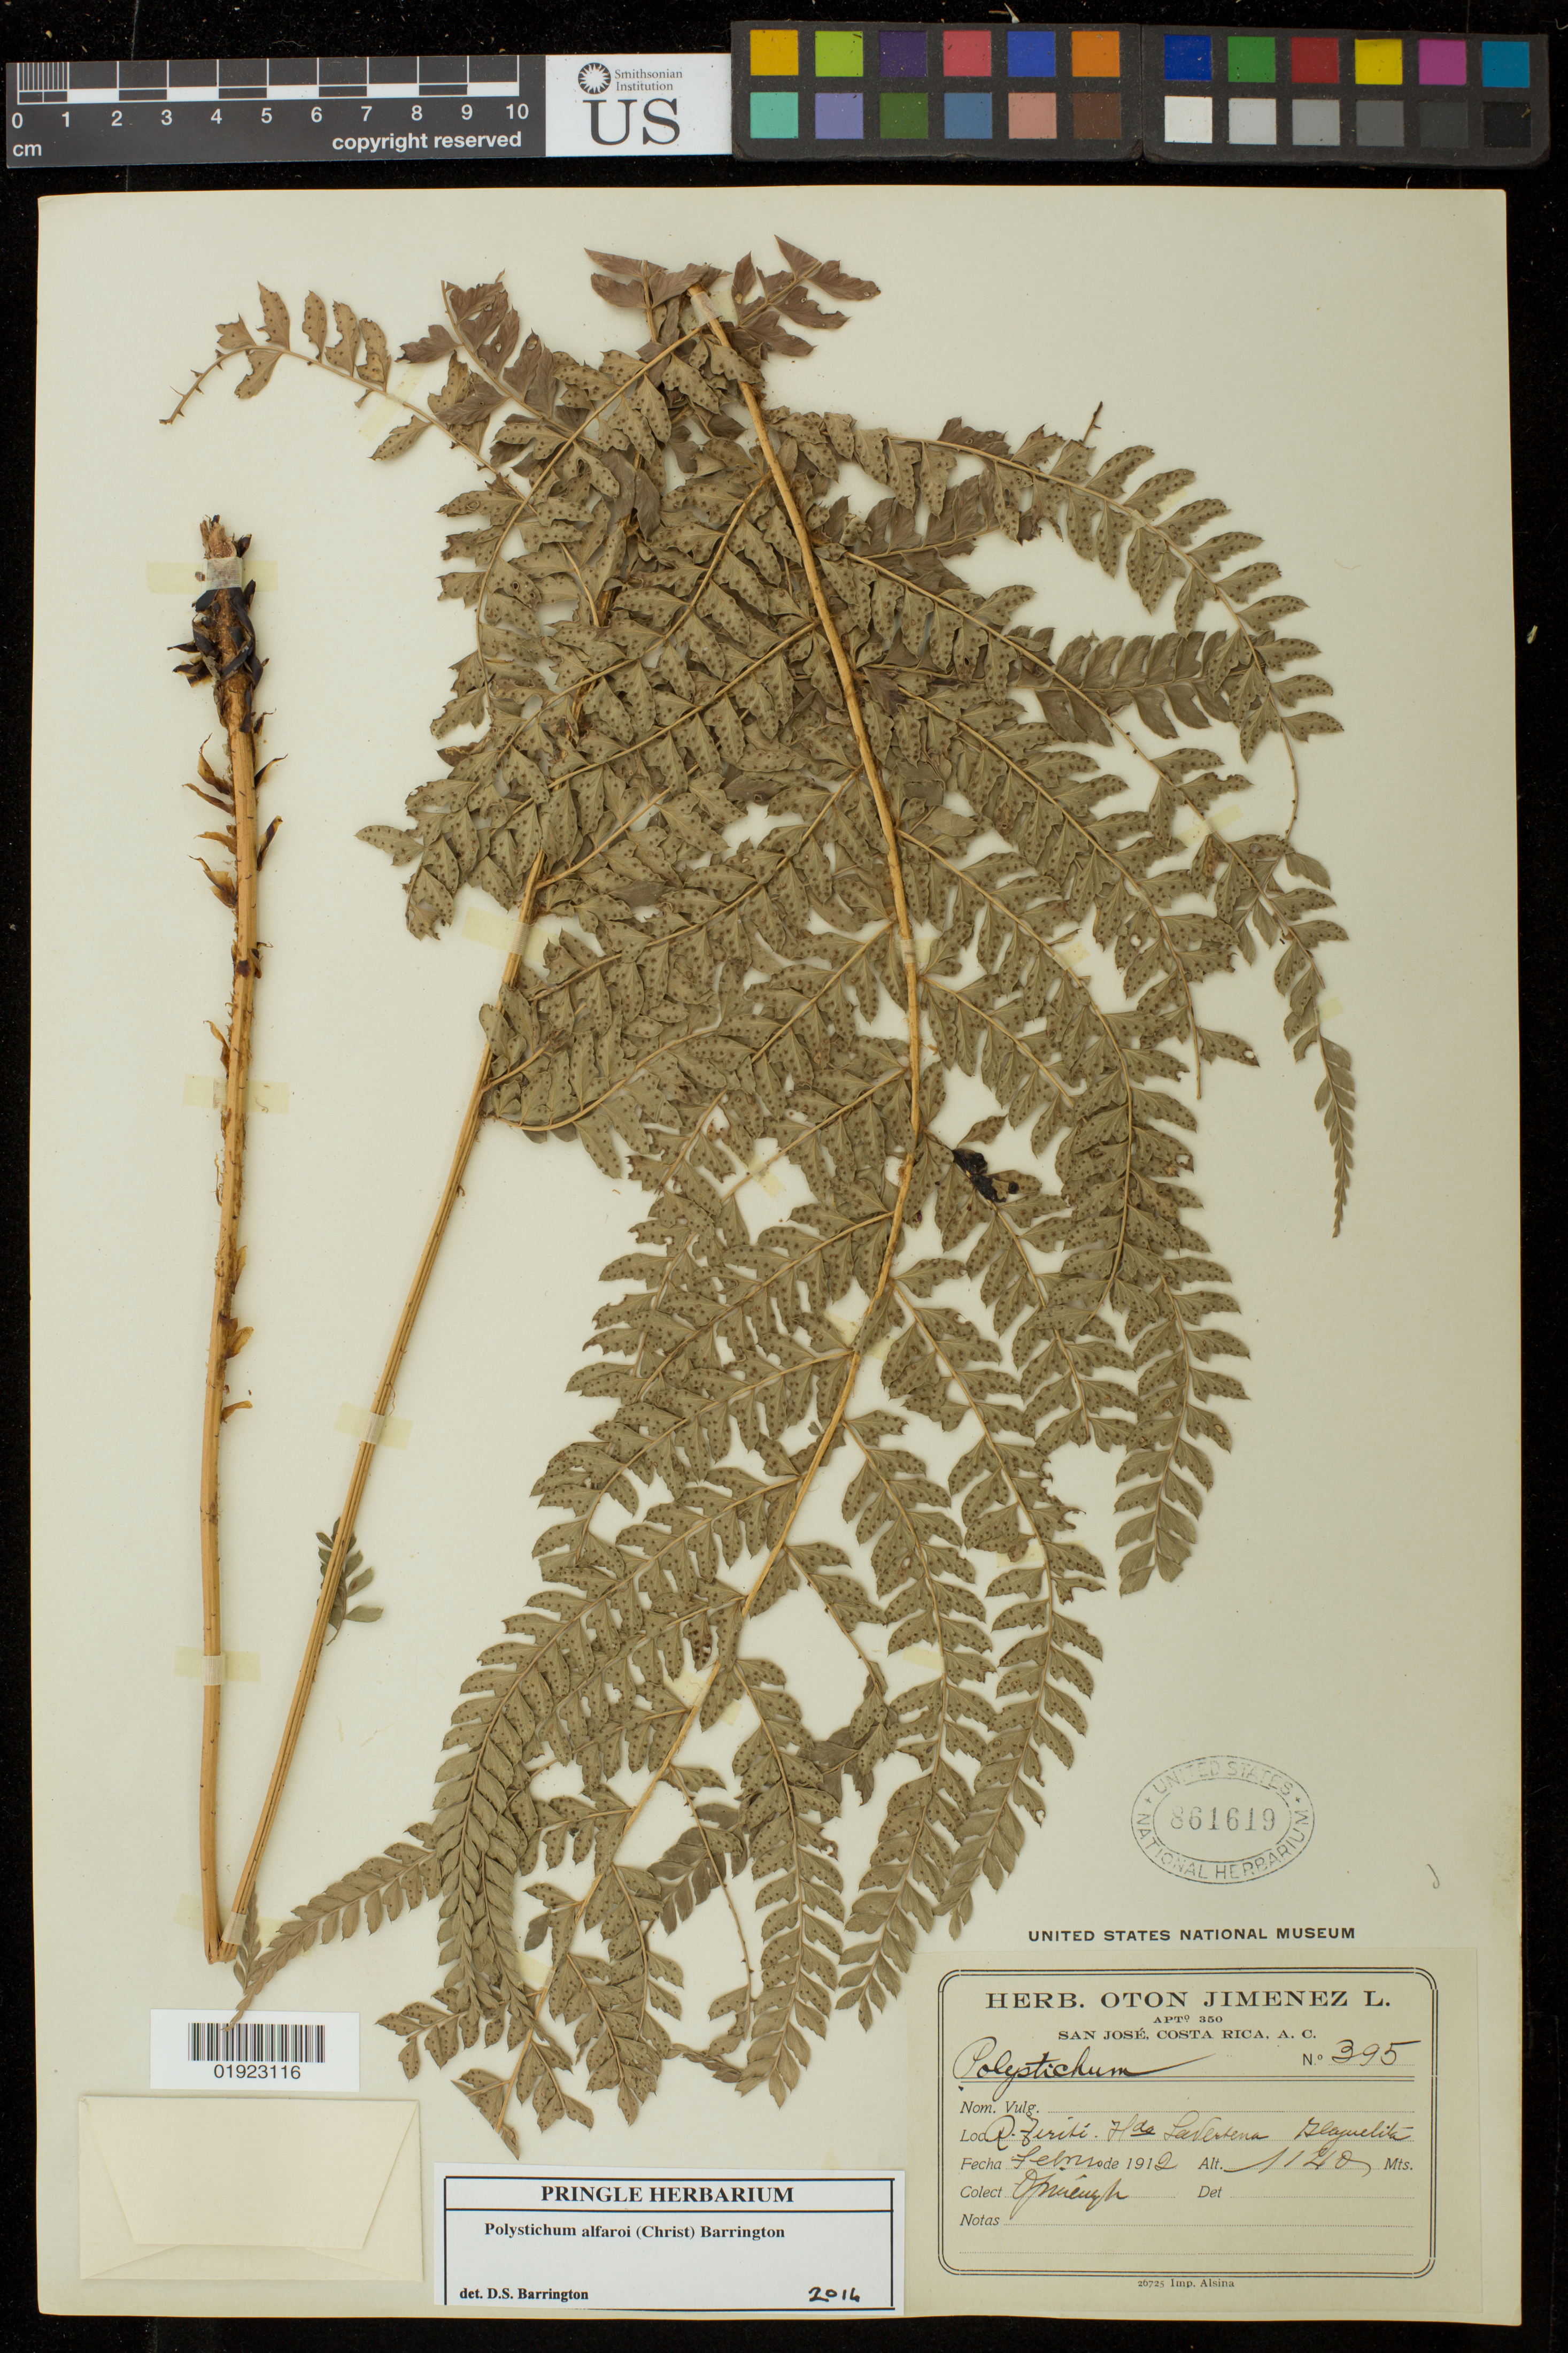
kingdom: Plantae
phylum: Tracheophyta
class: Polypodiopsida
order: Polypodiales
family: Dryopteridaceae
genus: Polystichum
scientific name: Polystichum alfaroi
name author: (Christ) Barrington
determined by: Barrington, D. S., Curator (VT), University of Vermont (UNITED STATES)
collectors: O. Jimenez L.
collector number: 395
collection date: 1912-02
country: Costa Rica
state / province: San José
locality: Laverbena, Alajuelita.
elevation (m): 1140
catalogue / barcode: US 861619